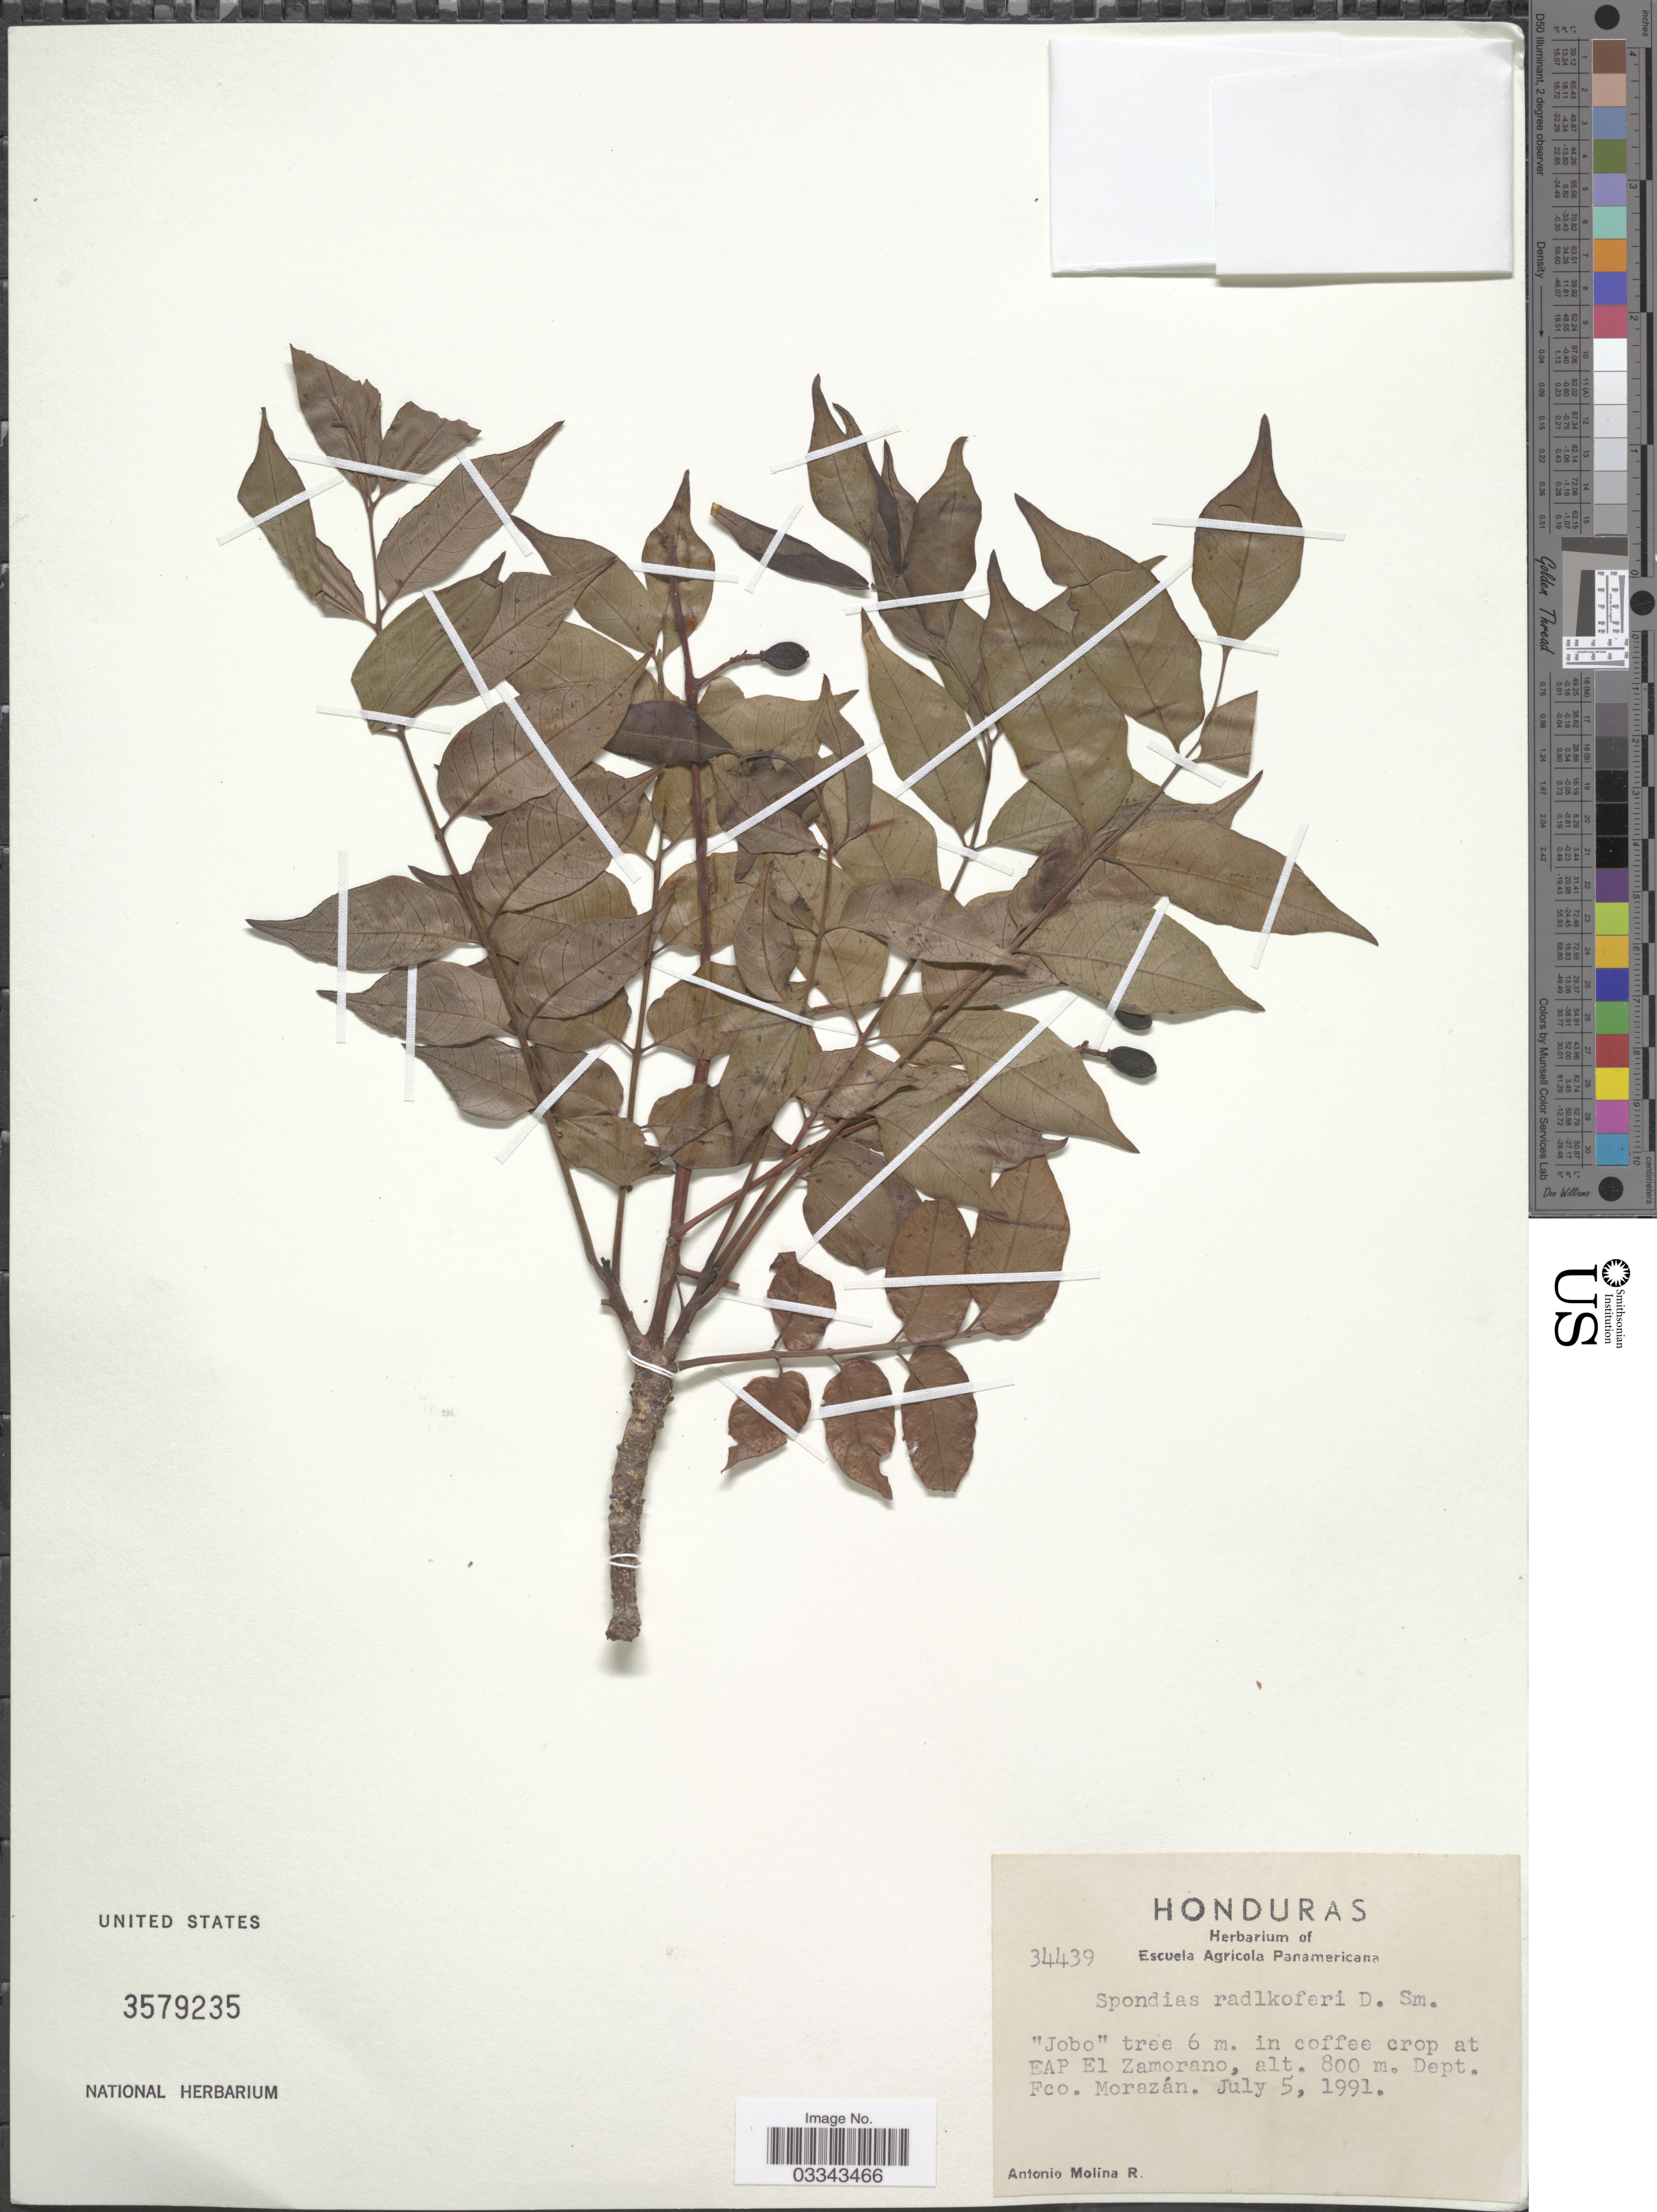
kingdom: Plantae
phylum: Tracheophyta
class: Magnoliopsida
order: Sapindales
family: Anacardiaceae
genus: Spondias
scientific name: Spondias radlkoferi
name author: Donn. Sm.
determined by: Mitchell, John D.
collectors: A. Molina R.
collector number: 34439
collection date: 1991-07-05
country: Honduras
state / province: Fco. Morazán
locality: At EAP El Zamorano, Dept. Fco. Morazán.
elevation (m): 800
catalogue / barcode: US 3579235